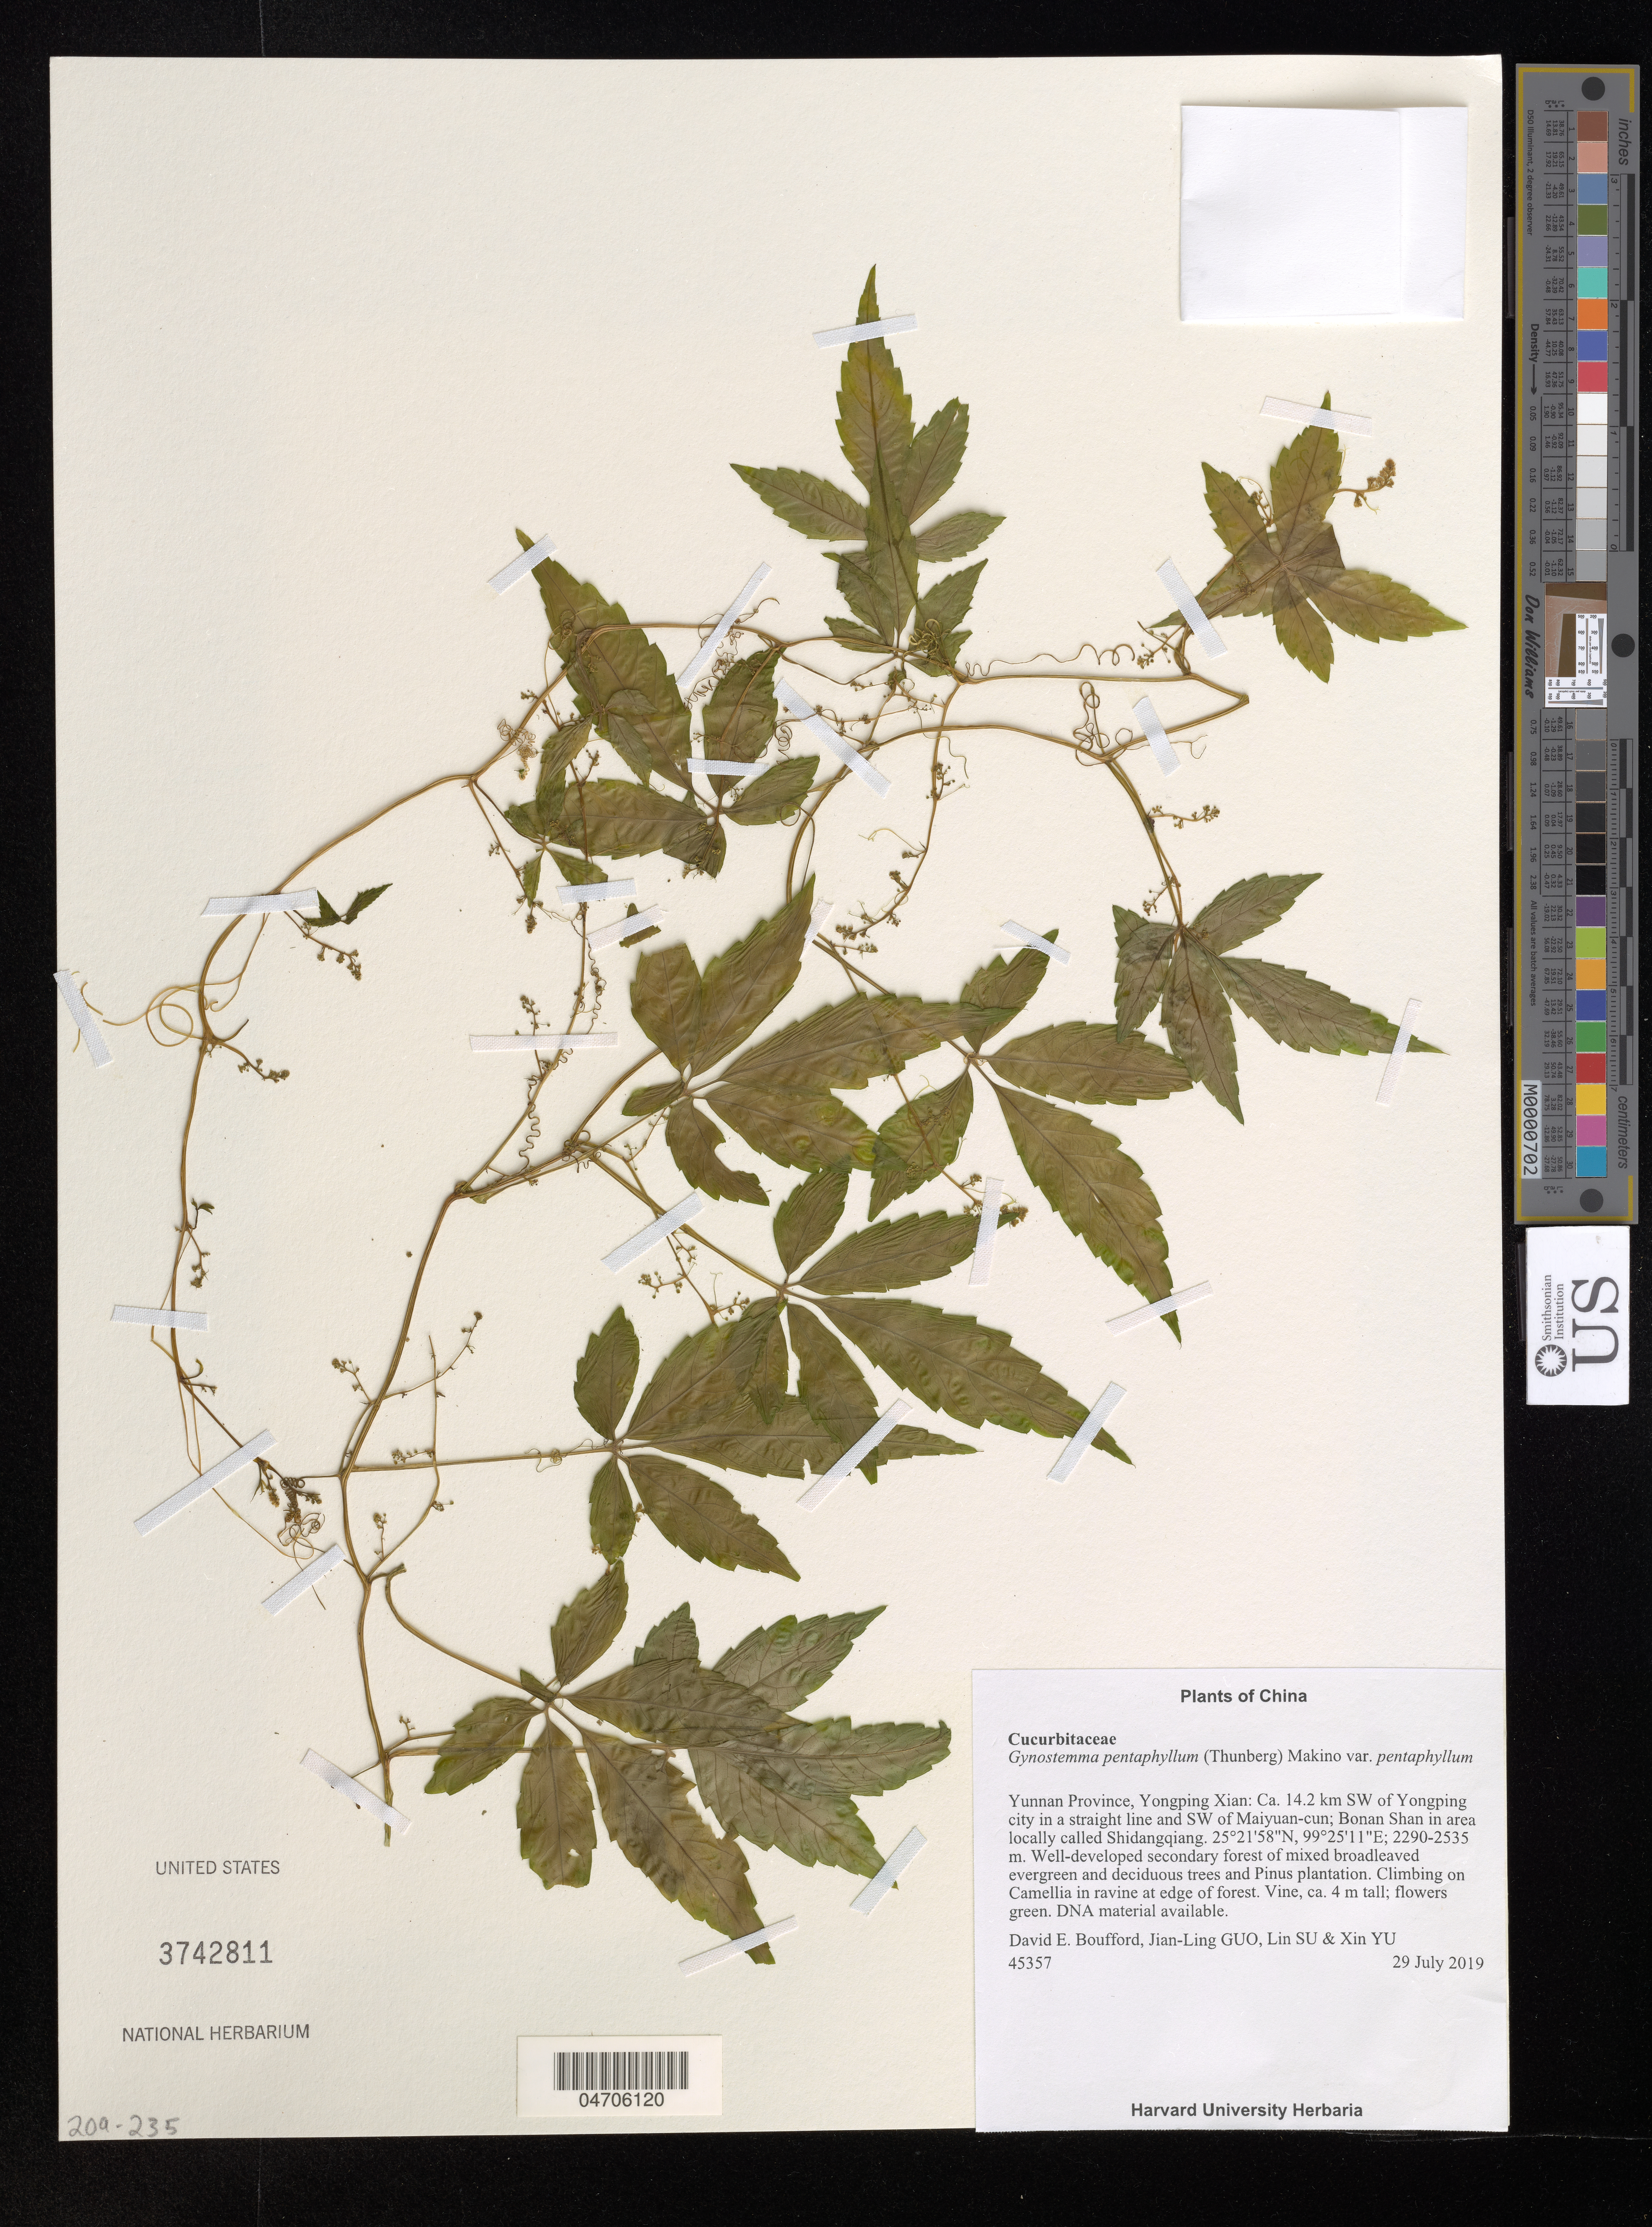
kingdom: Plantae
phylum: Tracheophyta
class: Magnoliopsida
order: Cucurbitales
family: Cucurbitaceae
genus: Gynostemma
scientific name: Gynostemma pentaphyllum var. pentaphyllum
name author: (Thunb.) Makino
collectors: D. E. Boufford, J. Guo, L. Su & X. Yu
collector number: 45357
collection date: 2019-07-29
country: China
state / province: Yunnan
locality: Yongping Xian: Ca. 14.2 km SW of Yongping city in a straight line and SW of Maiyuan-cun; Bonan Shan in area locally called Shidangqiang.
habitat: Well developed secondary forest of mixed broadleaved evergreen and disciduous trees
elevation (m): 2290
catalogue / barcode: US 3742811